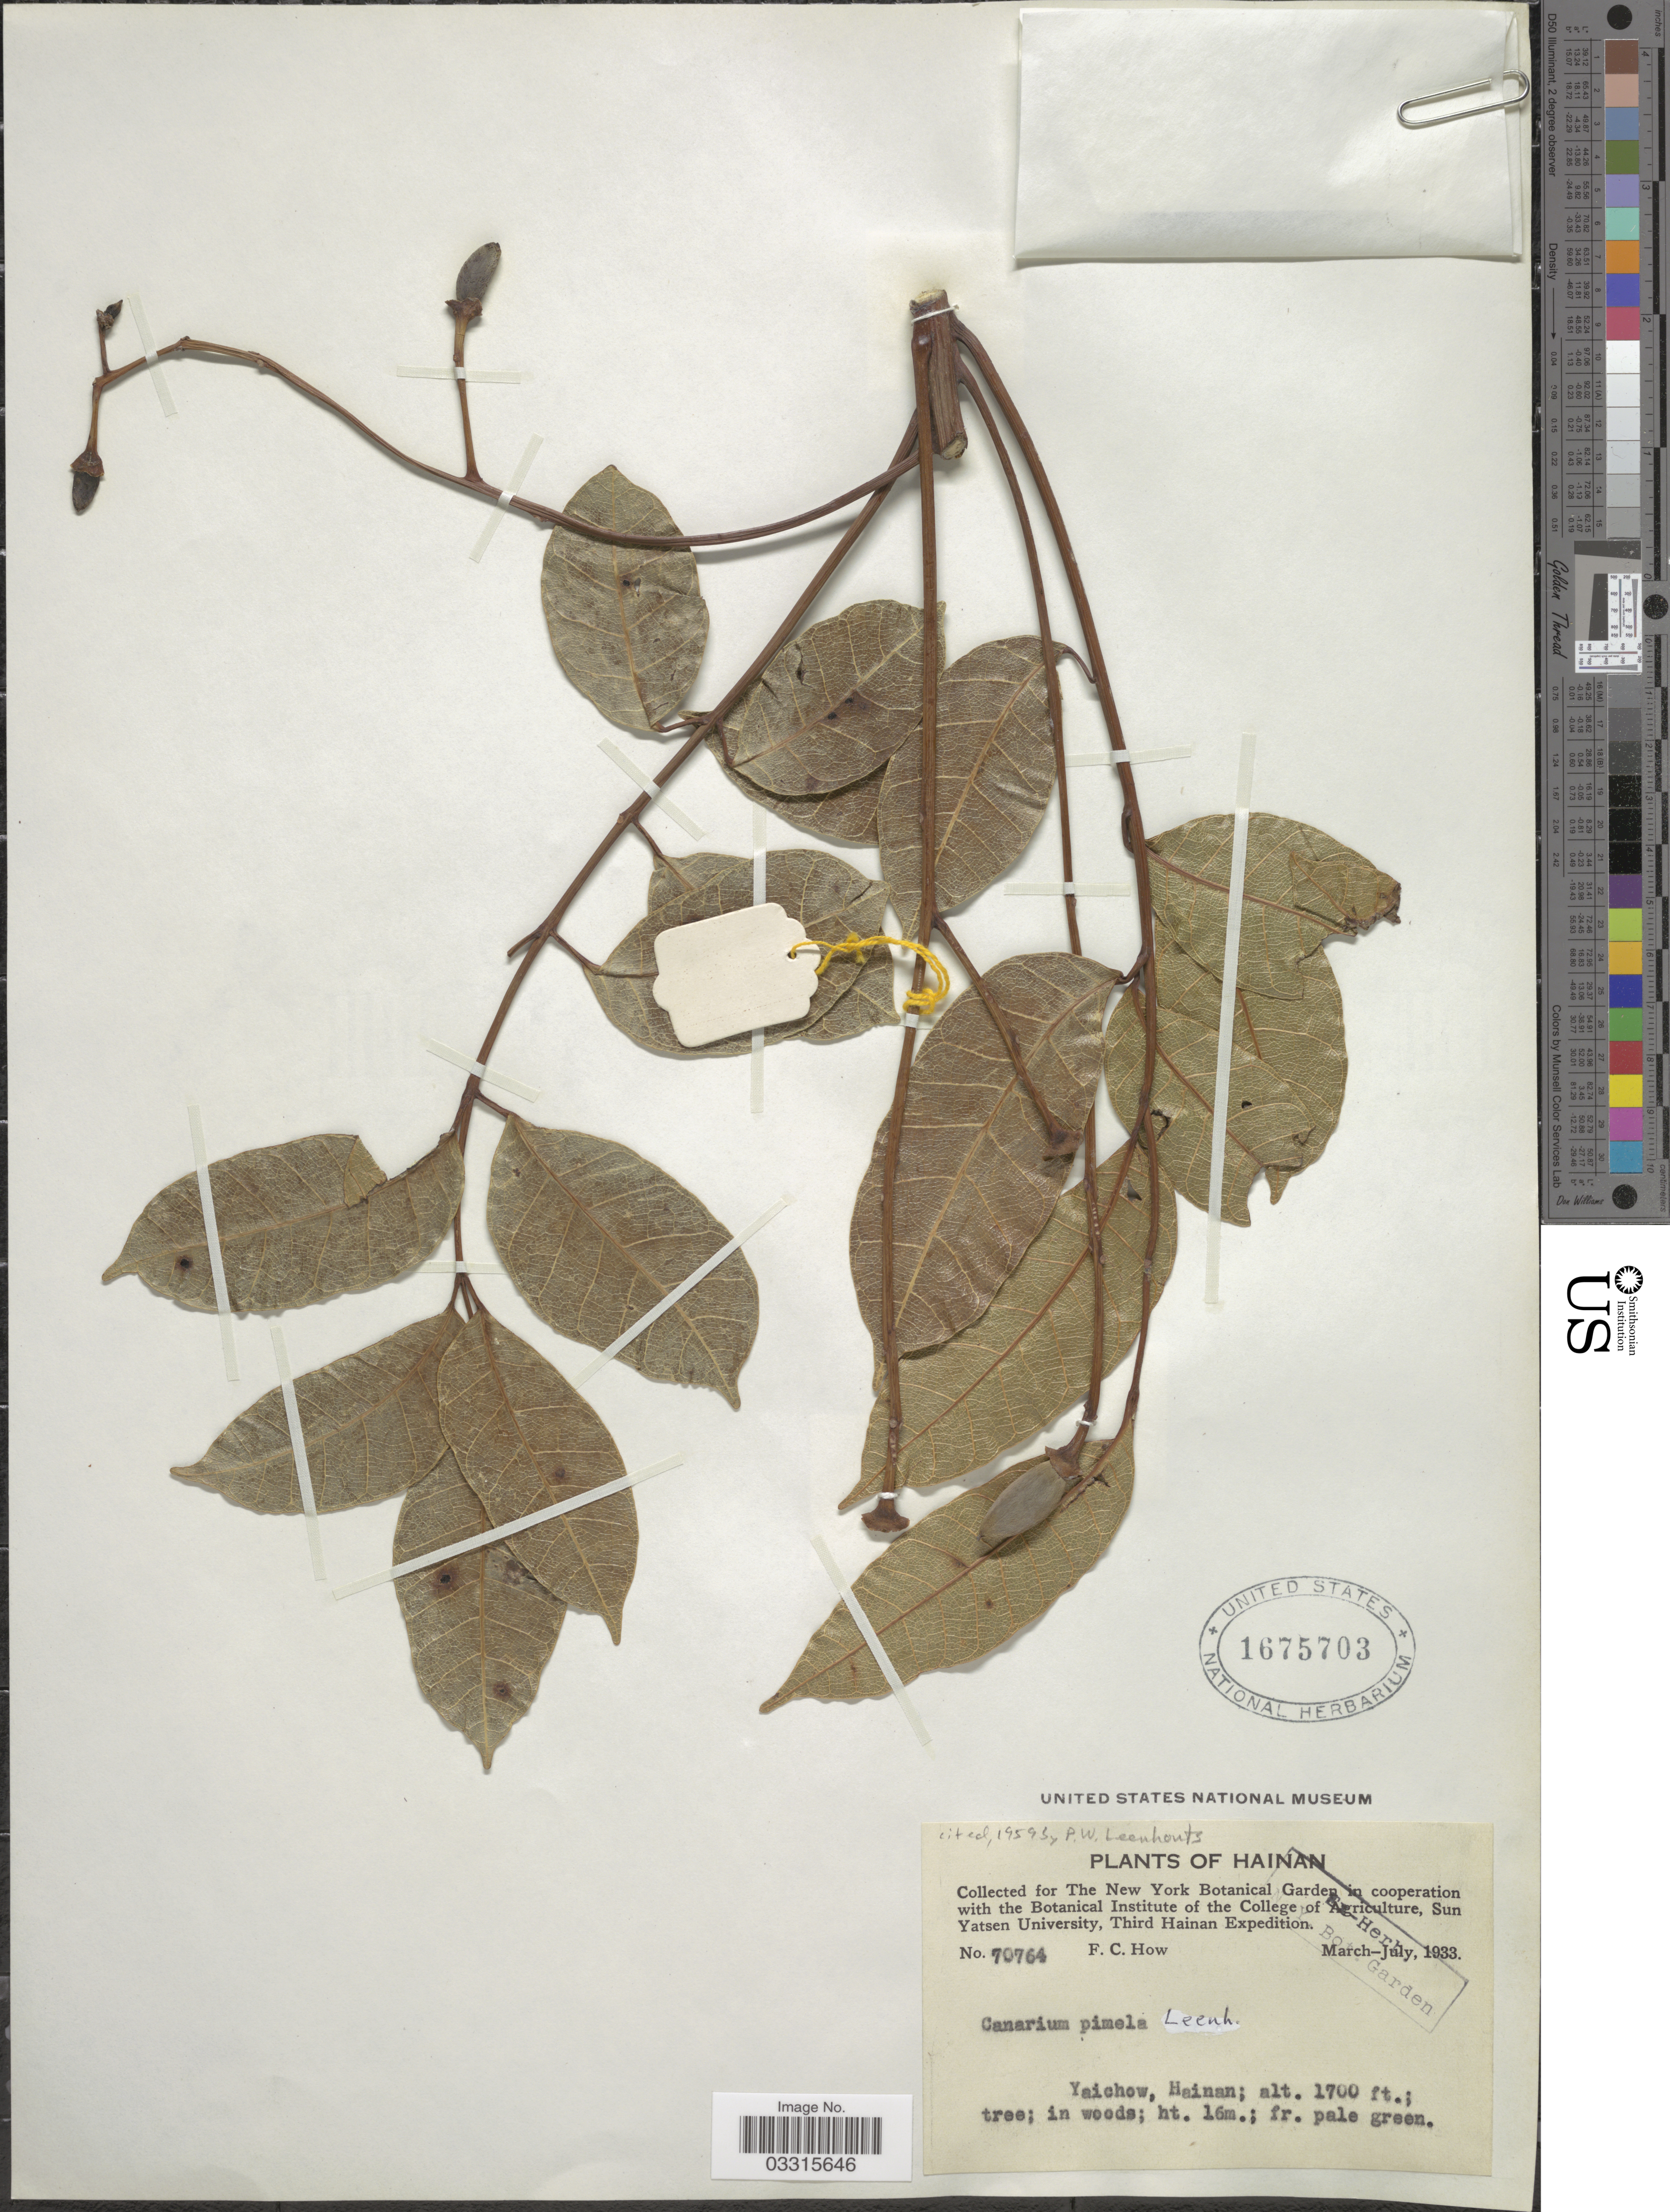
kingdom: Plantae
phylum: Tracheophyta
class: Magnoliopsida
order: Sapindales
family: Burseraceae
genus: Canarium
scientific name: Canarium pimela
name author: K.D. Koenig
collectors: F. C. How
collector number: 70764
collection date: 1933-03/1933-07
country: China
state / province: Hainan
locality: Yaichow.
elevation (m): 518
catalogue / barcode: US 1675703